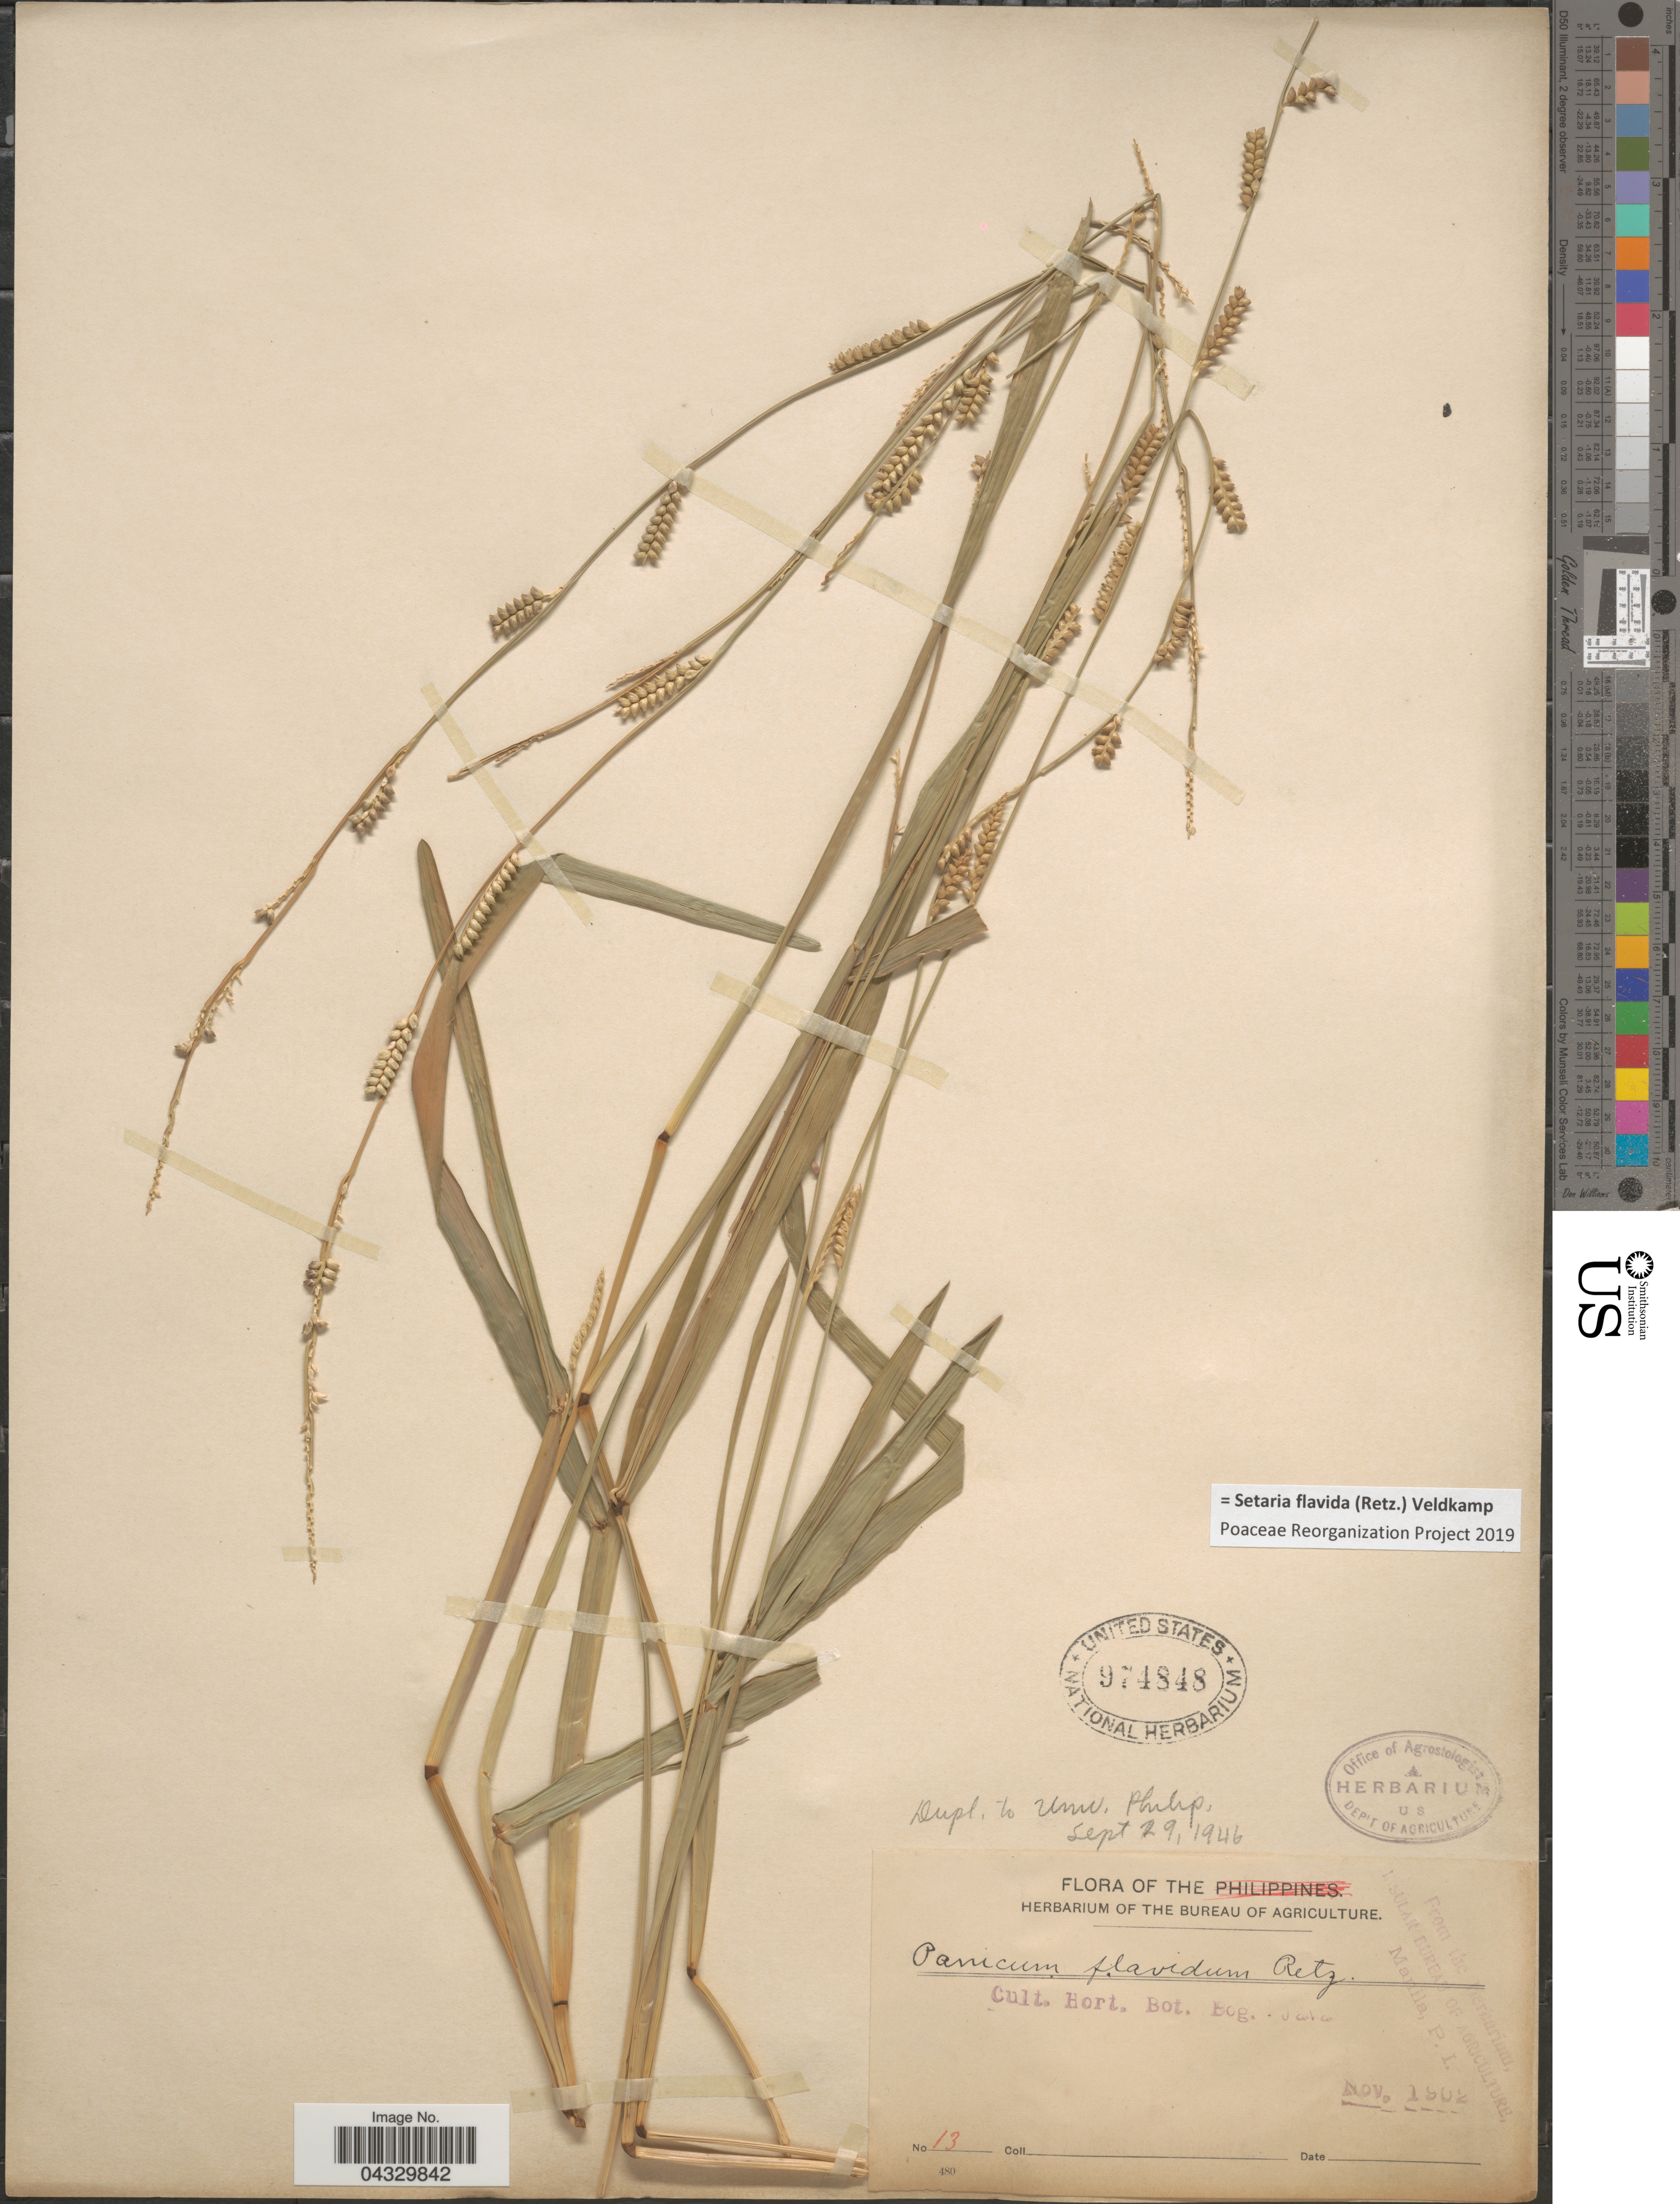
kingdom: Plantae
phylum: Tracheophyta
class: Liliopsida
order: Poales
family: Poaceae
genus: Setaria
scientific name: Setaria flavida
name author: (Retz.) Veldkamp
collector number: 13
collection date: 1902-11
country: Indonesia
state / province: Java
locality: Cult. Hort. Bot. Bog. Java.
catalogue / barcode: US 974848